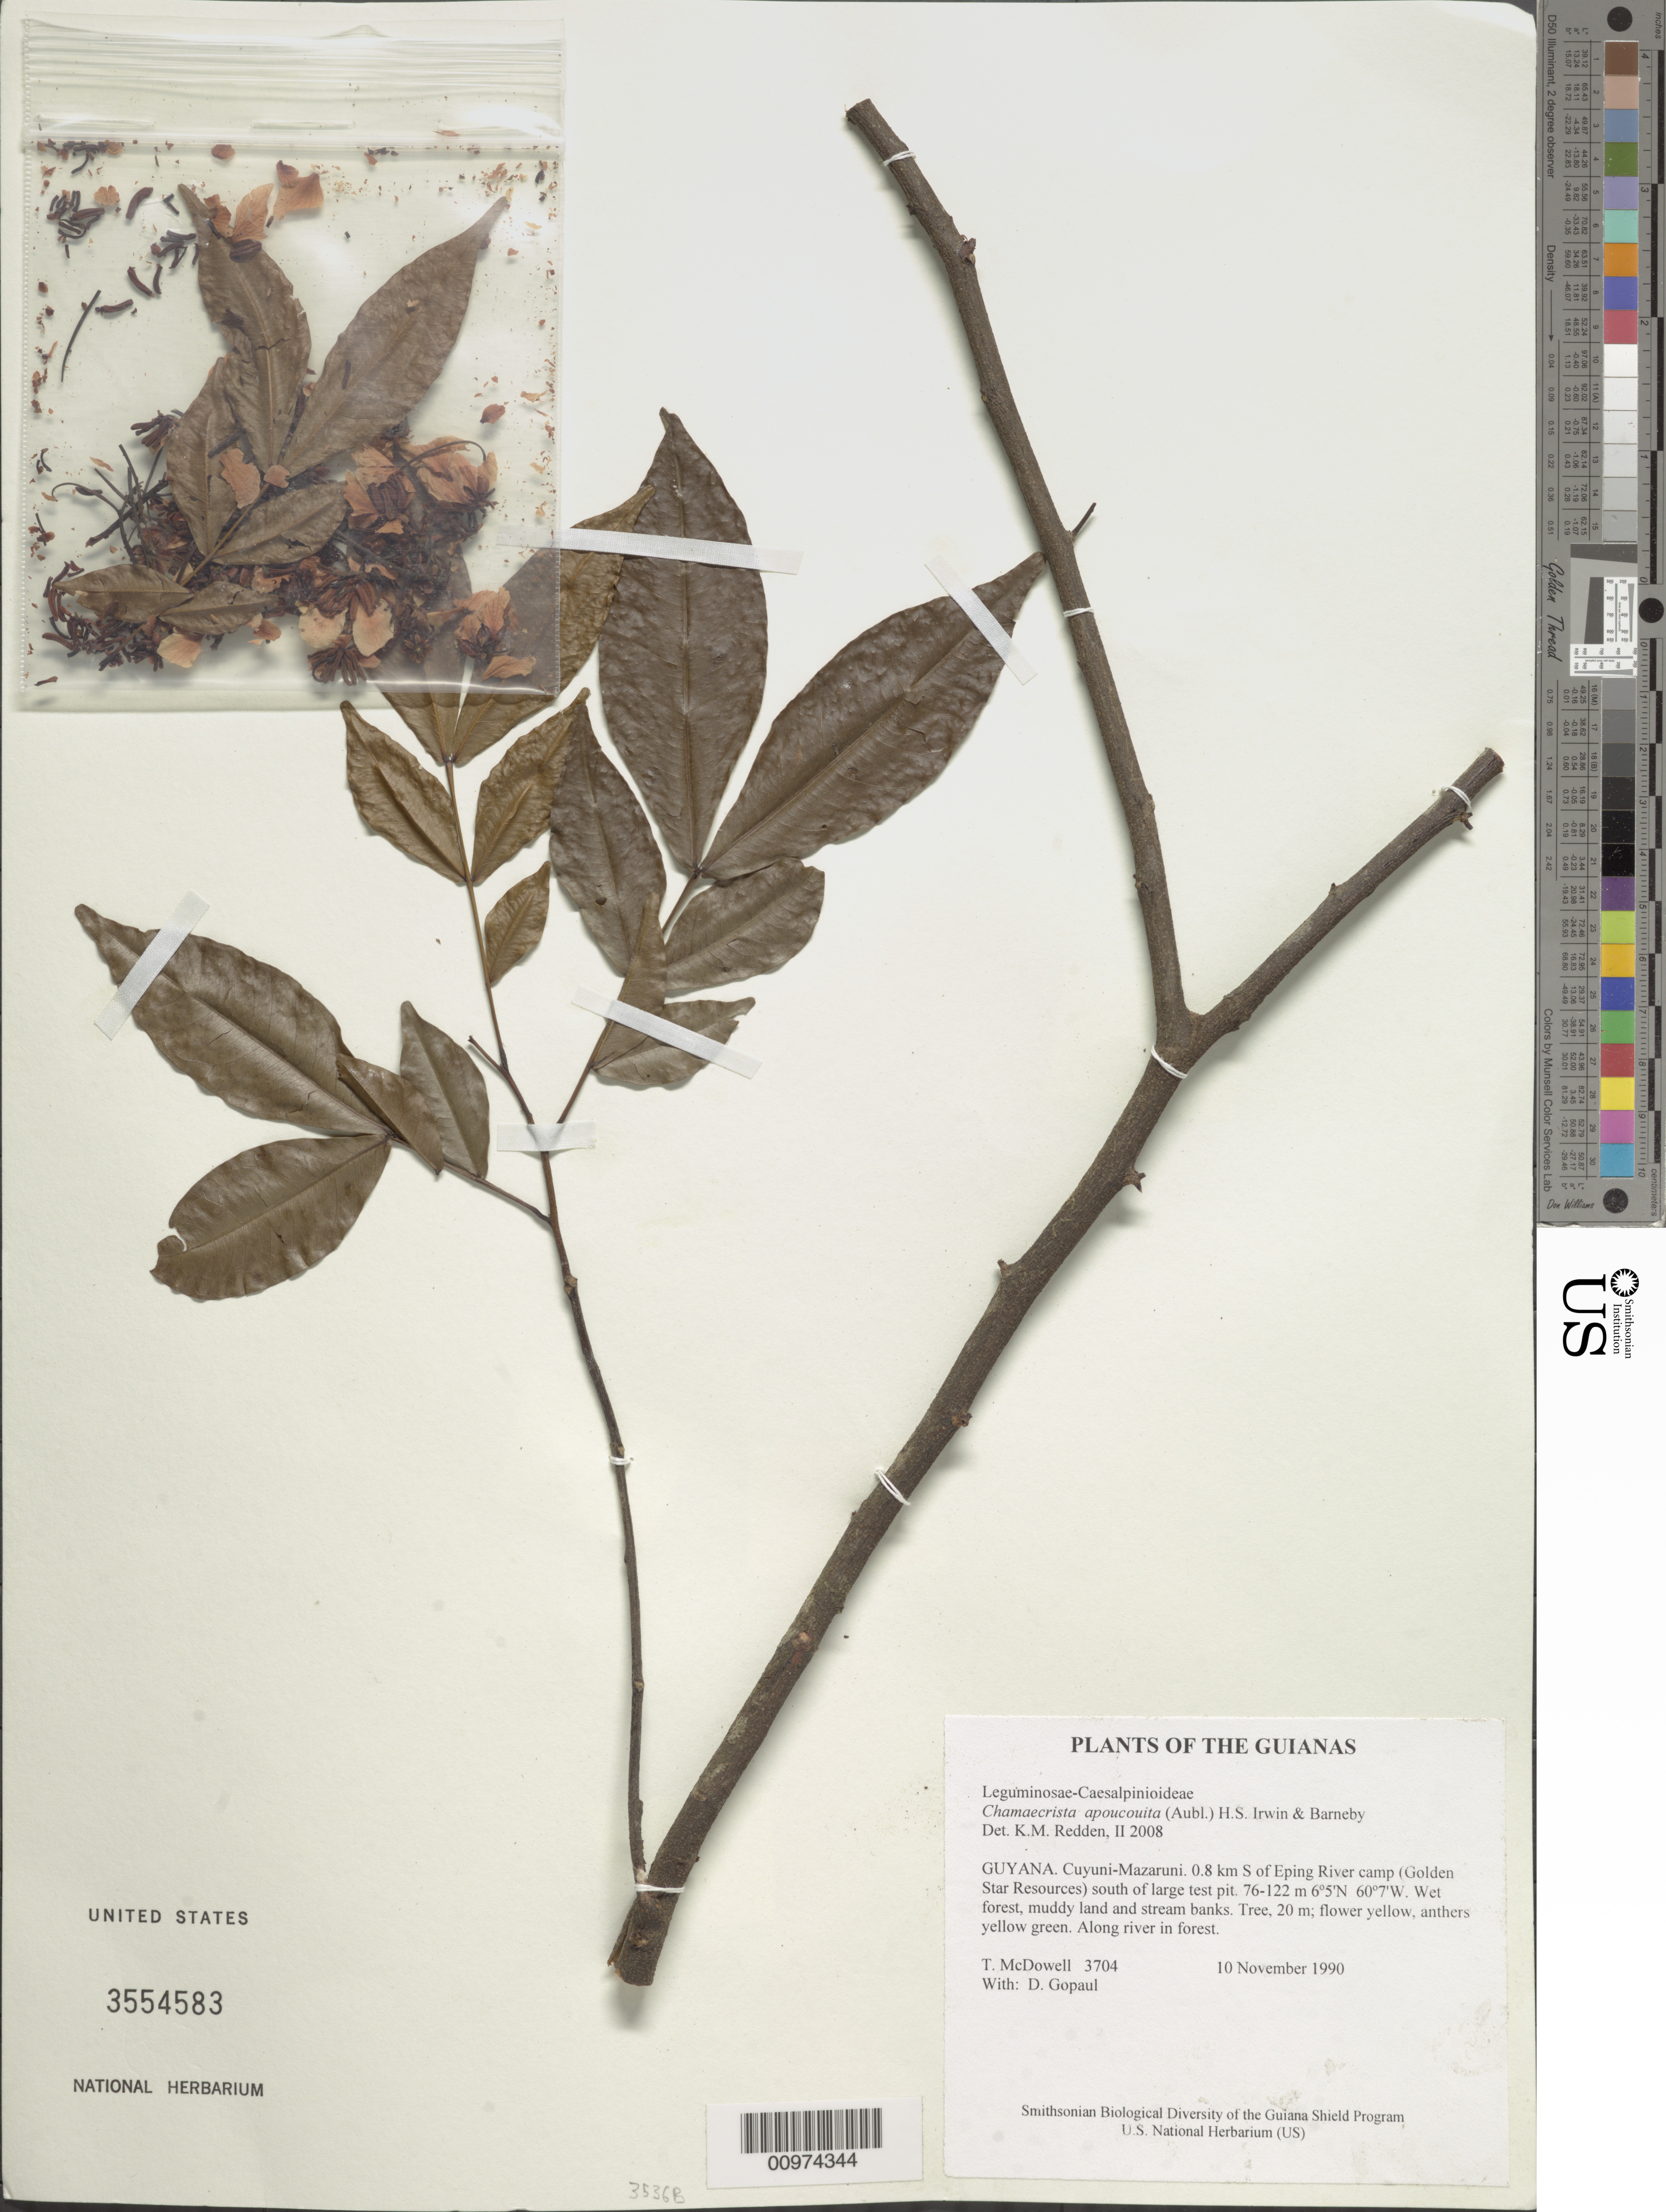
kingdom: Plantae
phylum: Tracheophyta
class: Magnoliopsida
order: Fabales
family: Fabaceae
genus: Chamaecrista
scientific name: Chamaecrista apoucouita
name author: (Aubl.) H.S. Irwin & Barneby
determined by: Redden, K. M.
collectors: T. McDowell & D. Gopaul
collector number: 3704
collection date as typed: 10 November 1990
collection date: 1990-11-10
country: Guyana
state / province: Cuyuni-Mazaruni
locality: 0.8 km S of Eping River camp (Golden Star Resources) south of large test pit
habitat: Wet forest, muddy land and stream banks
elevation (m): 76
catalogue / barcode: US 3554583